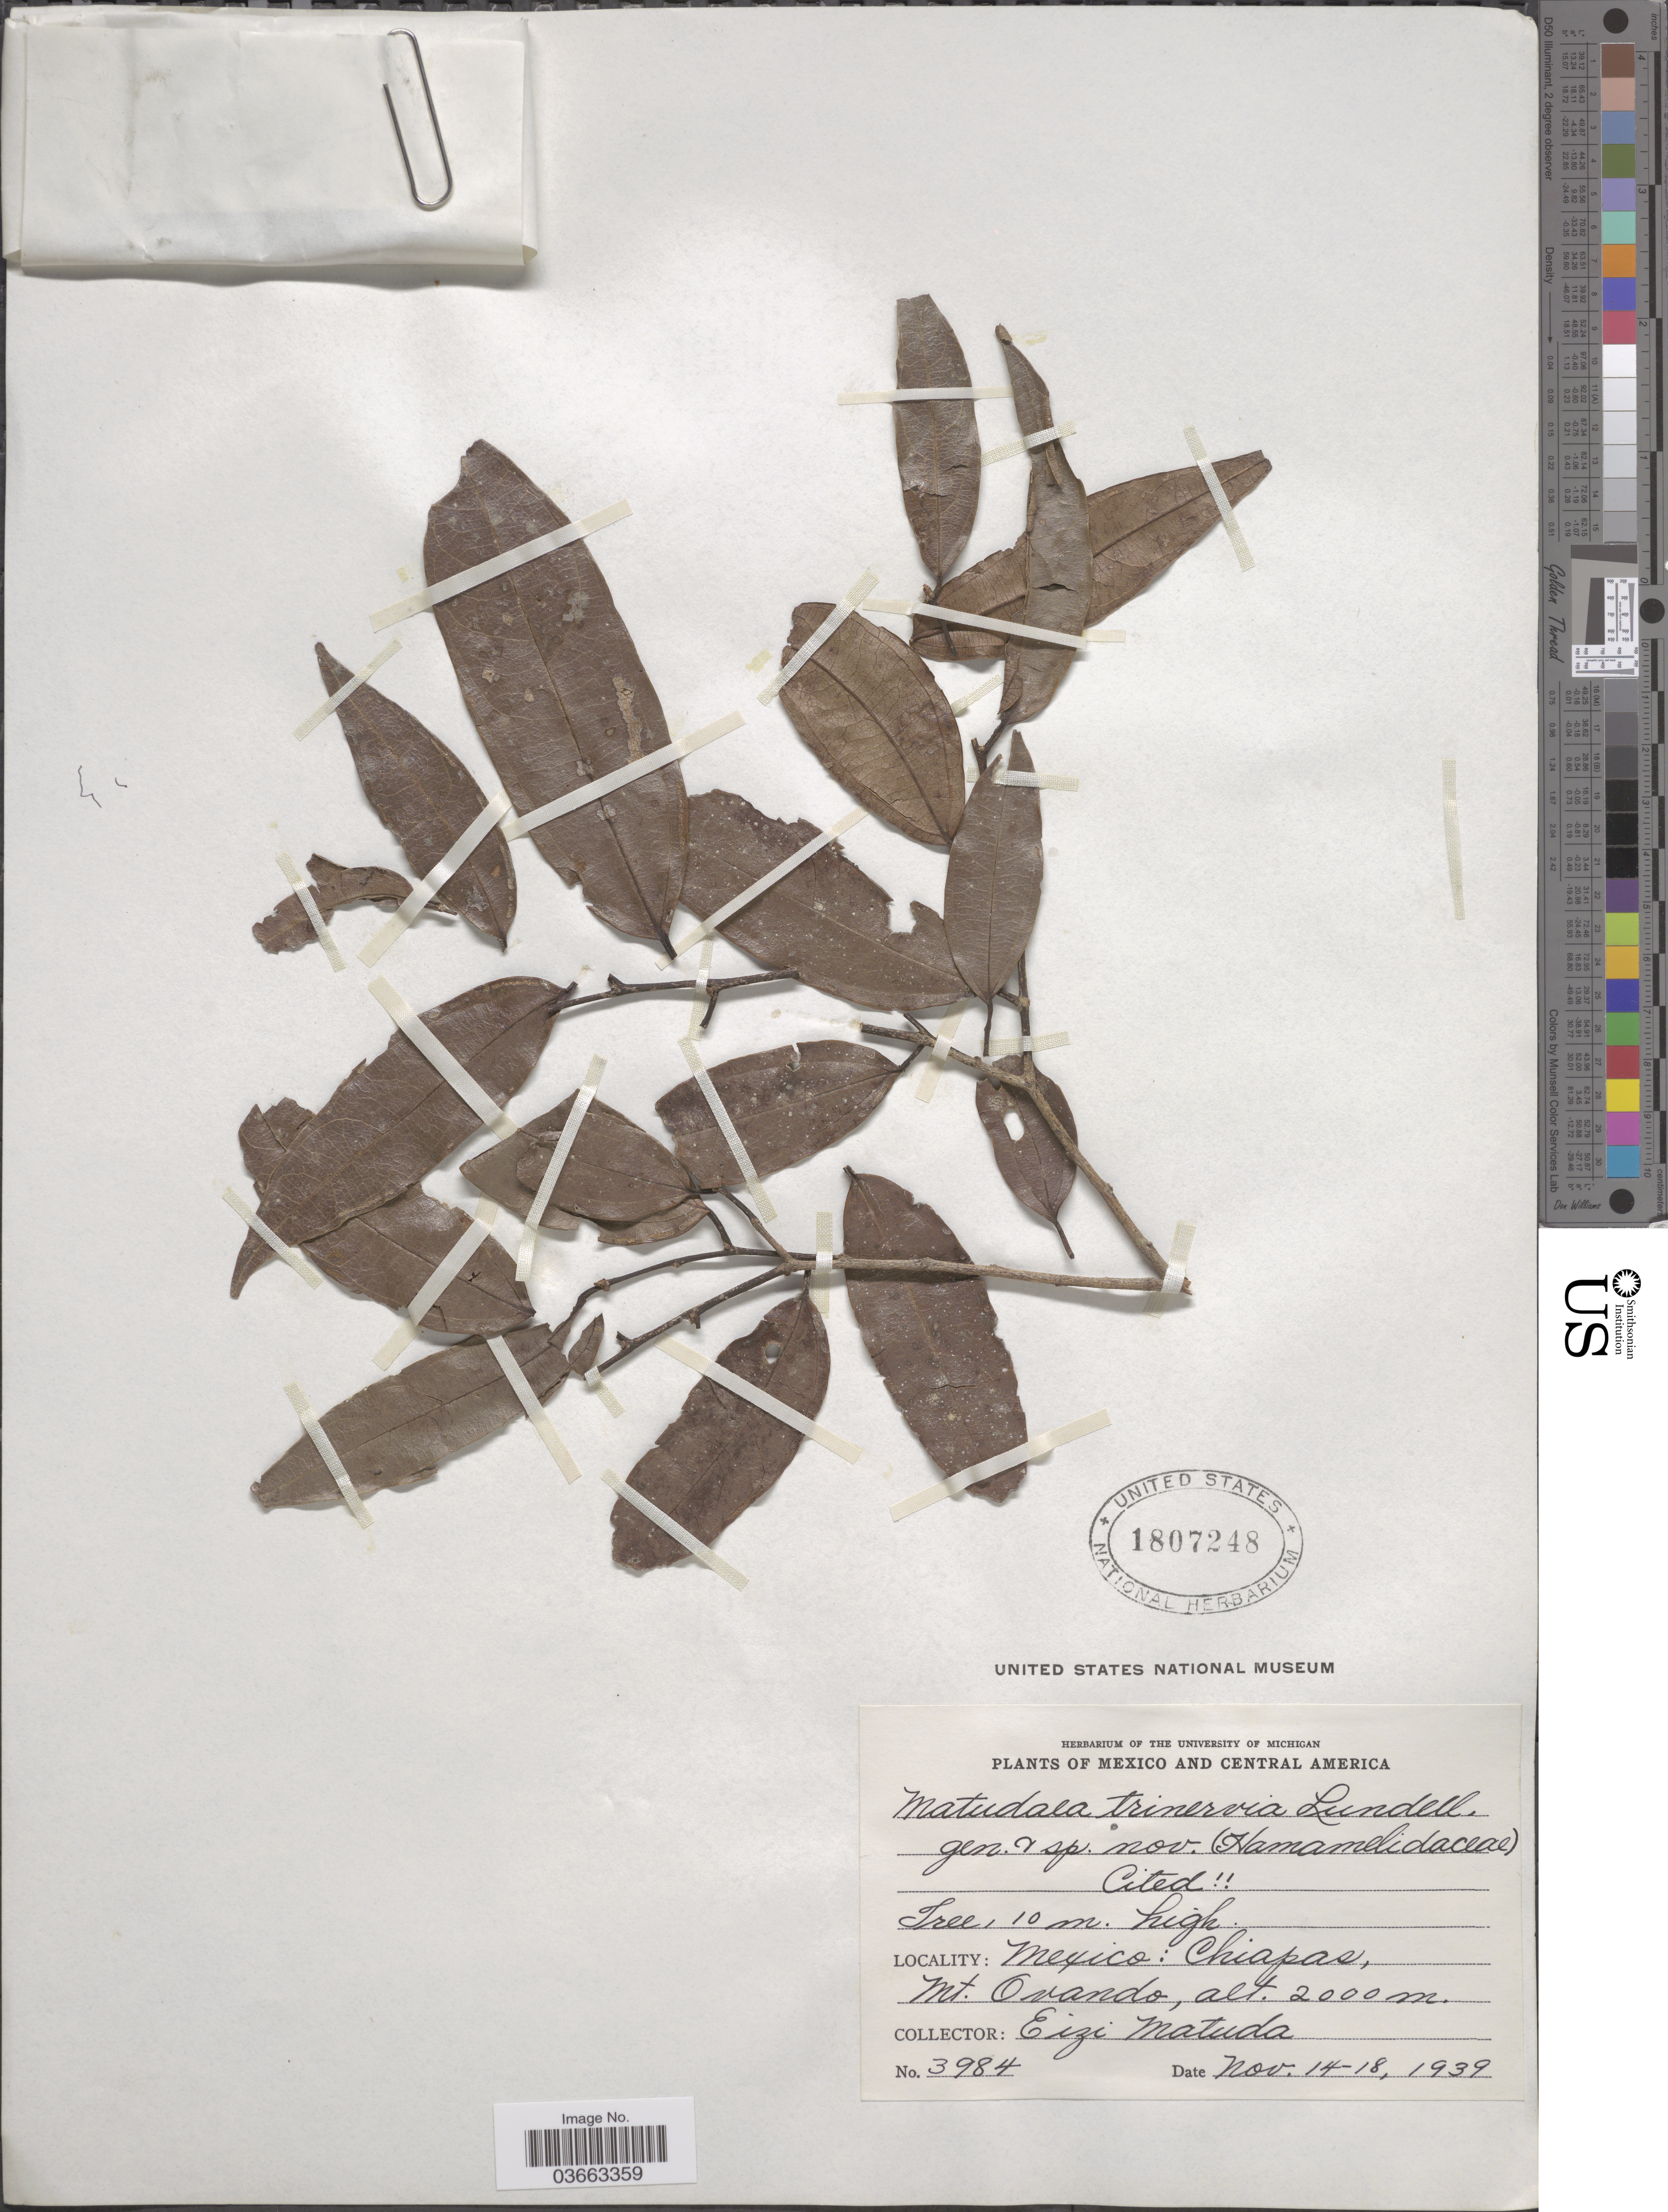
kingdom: Plantae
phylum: Tracheophyta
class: Magnoliopsida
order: Saxifragales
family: Hamamelidaceae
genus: Matudaea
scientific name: Matudaea trinervia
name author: Lundell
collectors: E. Matuda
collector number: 3984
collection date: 1939-11-14/1939-11-18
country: Mexico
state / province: Chiapas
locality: Mt. Ovando.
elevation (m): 2000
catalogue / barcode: US 1807248